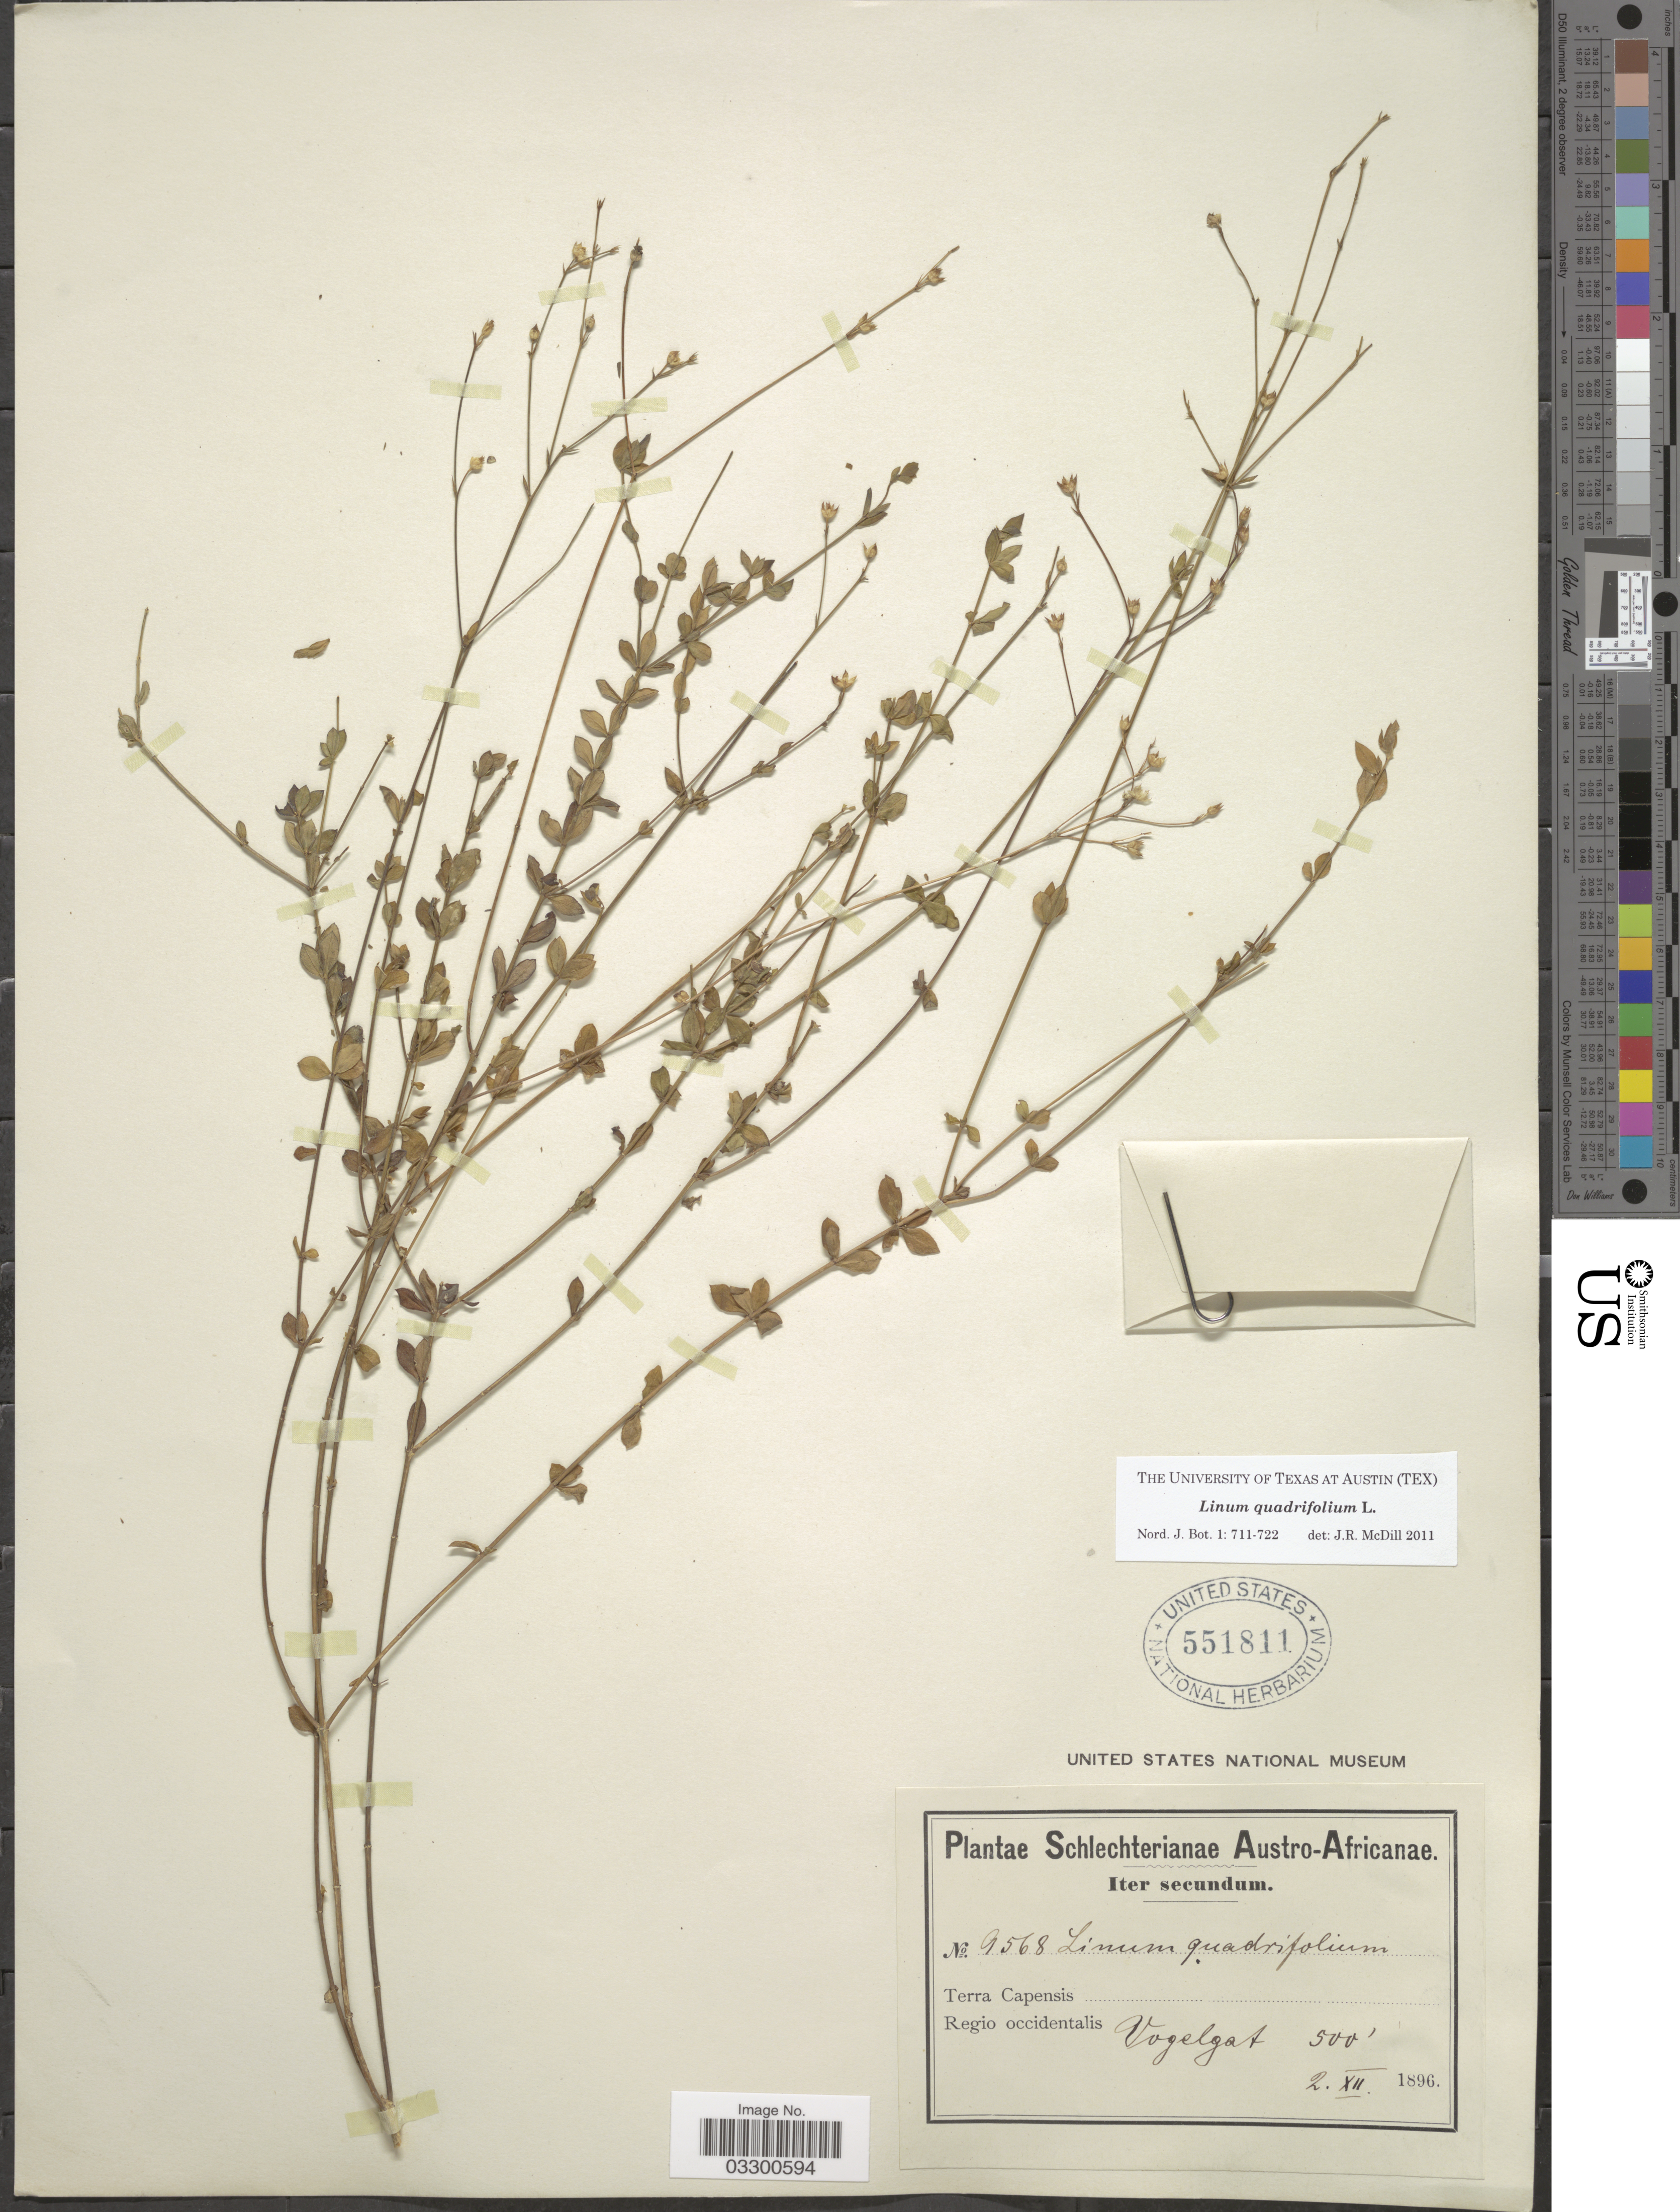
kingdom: Plantae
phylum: Tracheophyta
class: Magnoliopsida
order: Malpighiales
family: Linaceae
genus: Linum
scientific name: Linum quadrifolium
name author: L.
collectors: Schlechter, --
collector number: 9568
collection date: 1896-12-02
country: South Africa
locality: Austro-Africanae. Terra Capensis. Regio occidentalis. Vogelgat.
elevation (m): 152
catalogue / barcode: US 551811